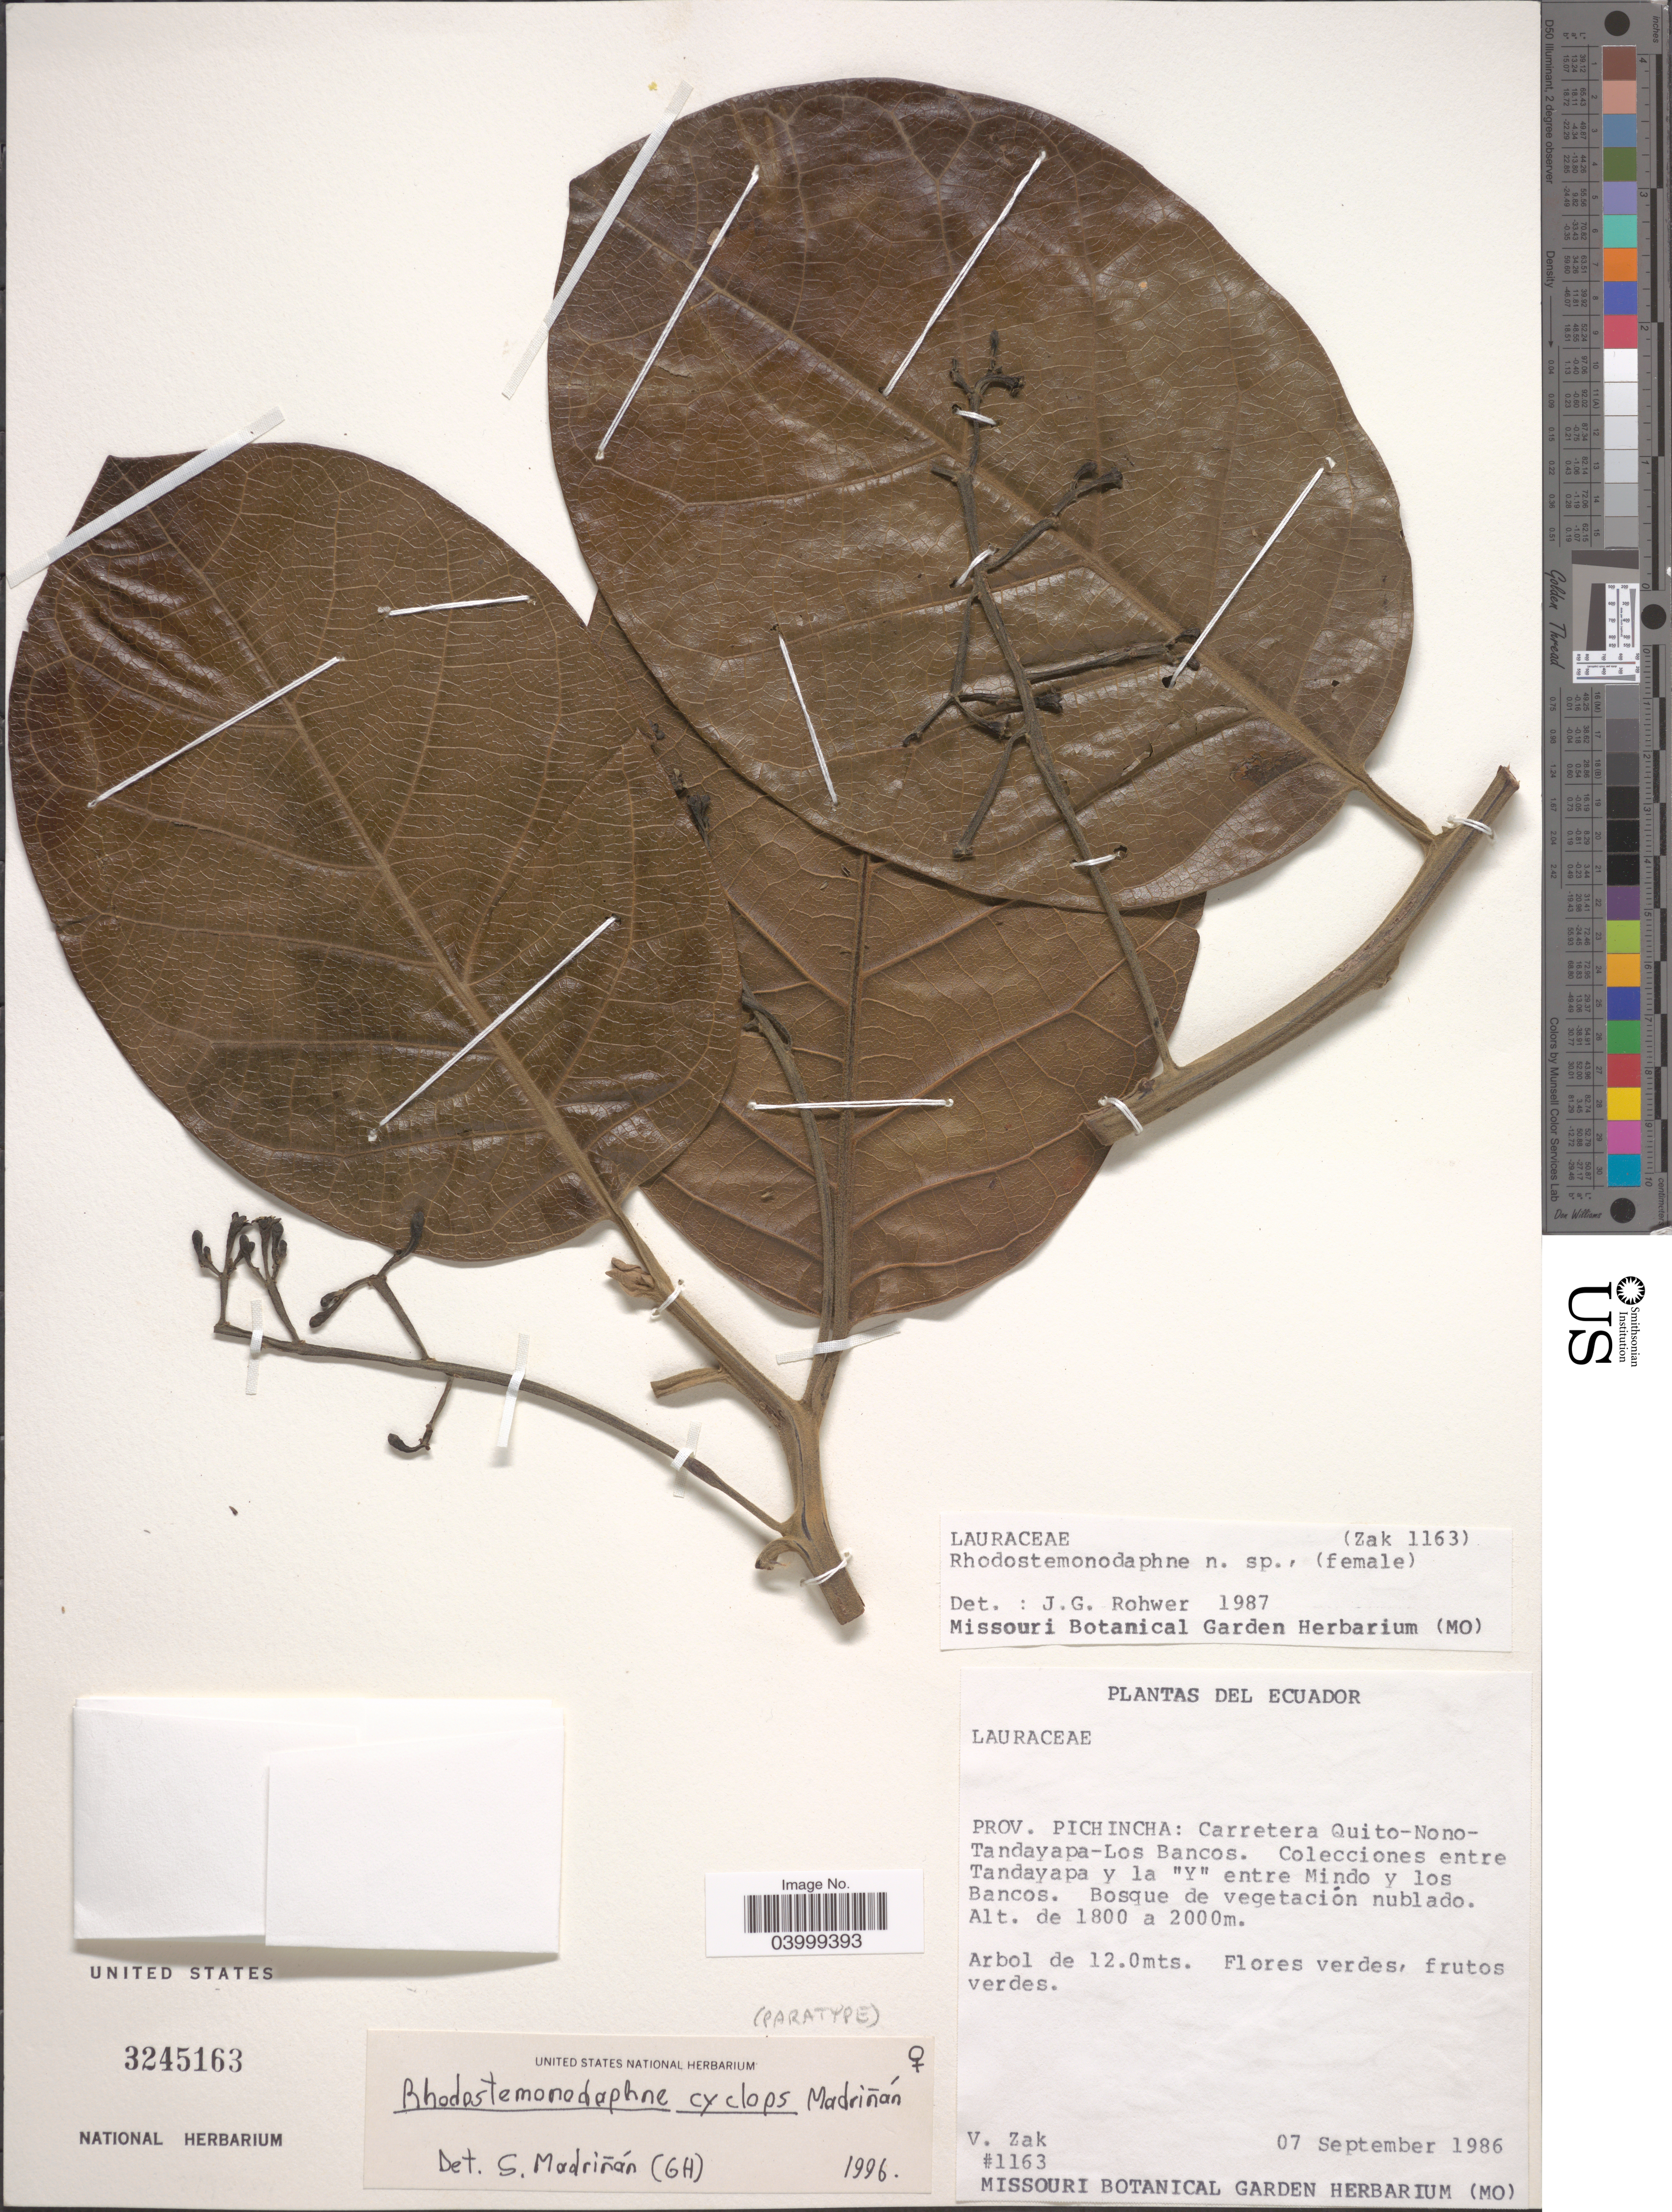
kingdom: Plantae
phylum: Tracheophyta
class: Magnoliopsida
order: Laurales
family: Lauraceae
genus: Rhodostemonodaphne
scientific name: Rhodostemonodaphne cyclops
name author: Madriñán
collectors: V. Zak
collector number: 1163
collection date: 1986-09-07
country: Ecuador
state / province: Pichincha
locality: Carretera Quito-Nono-Tandayapa-Los Bancos. Entre Tandayapa y la "Y"entre Mindo y los Bacos.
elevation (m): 1800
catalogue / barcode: US 3245163